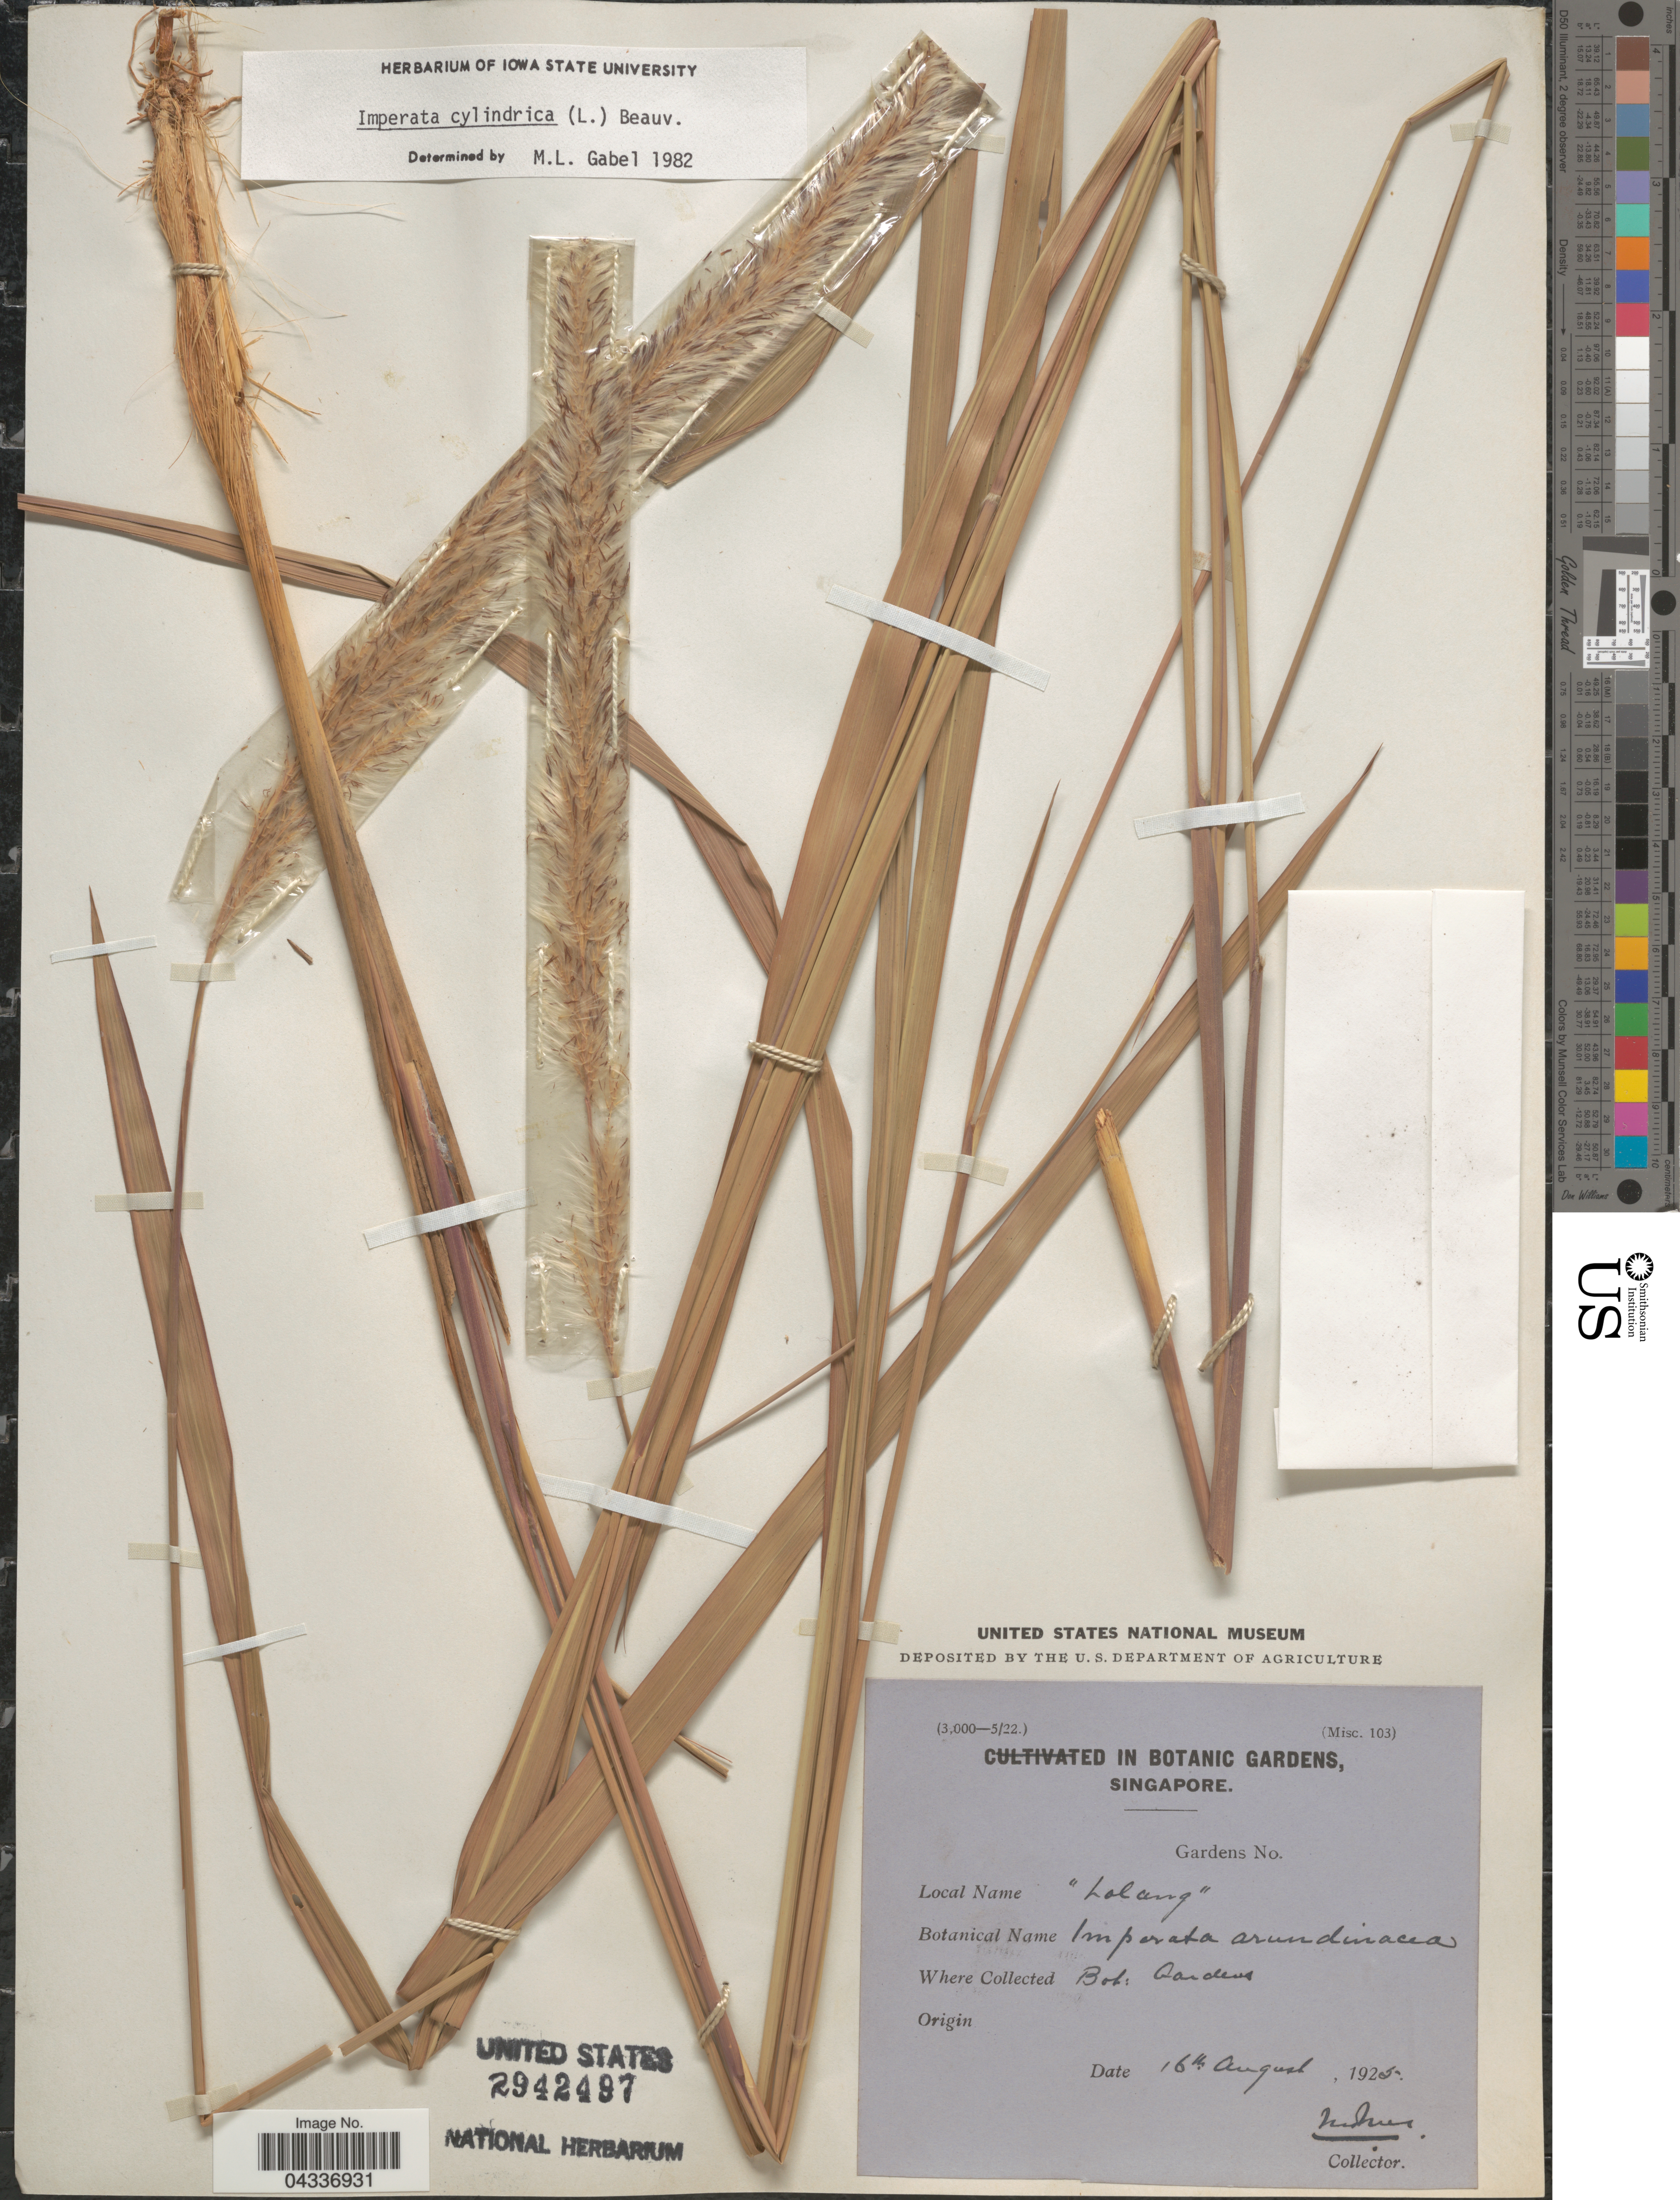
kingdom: Plantae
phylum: Tracheophyta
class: Liliopsida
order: Poales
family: Poaceae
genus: Imperata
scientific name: Imperata cylindrica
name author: (L.) P. Beauv.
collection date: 1925-08-16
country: Singapore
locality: Bot. Gardens.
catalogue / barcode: US 2942497